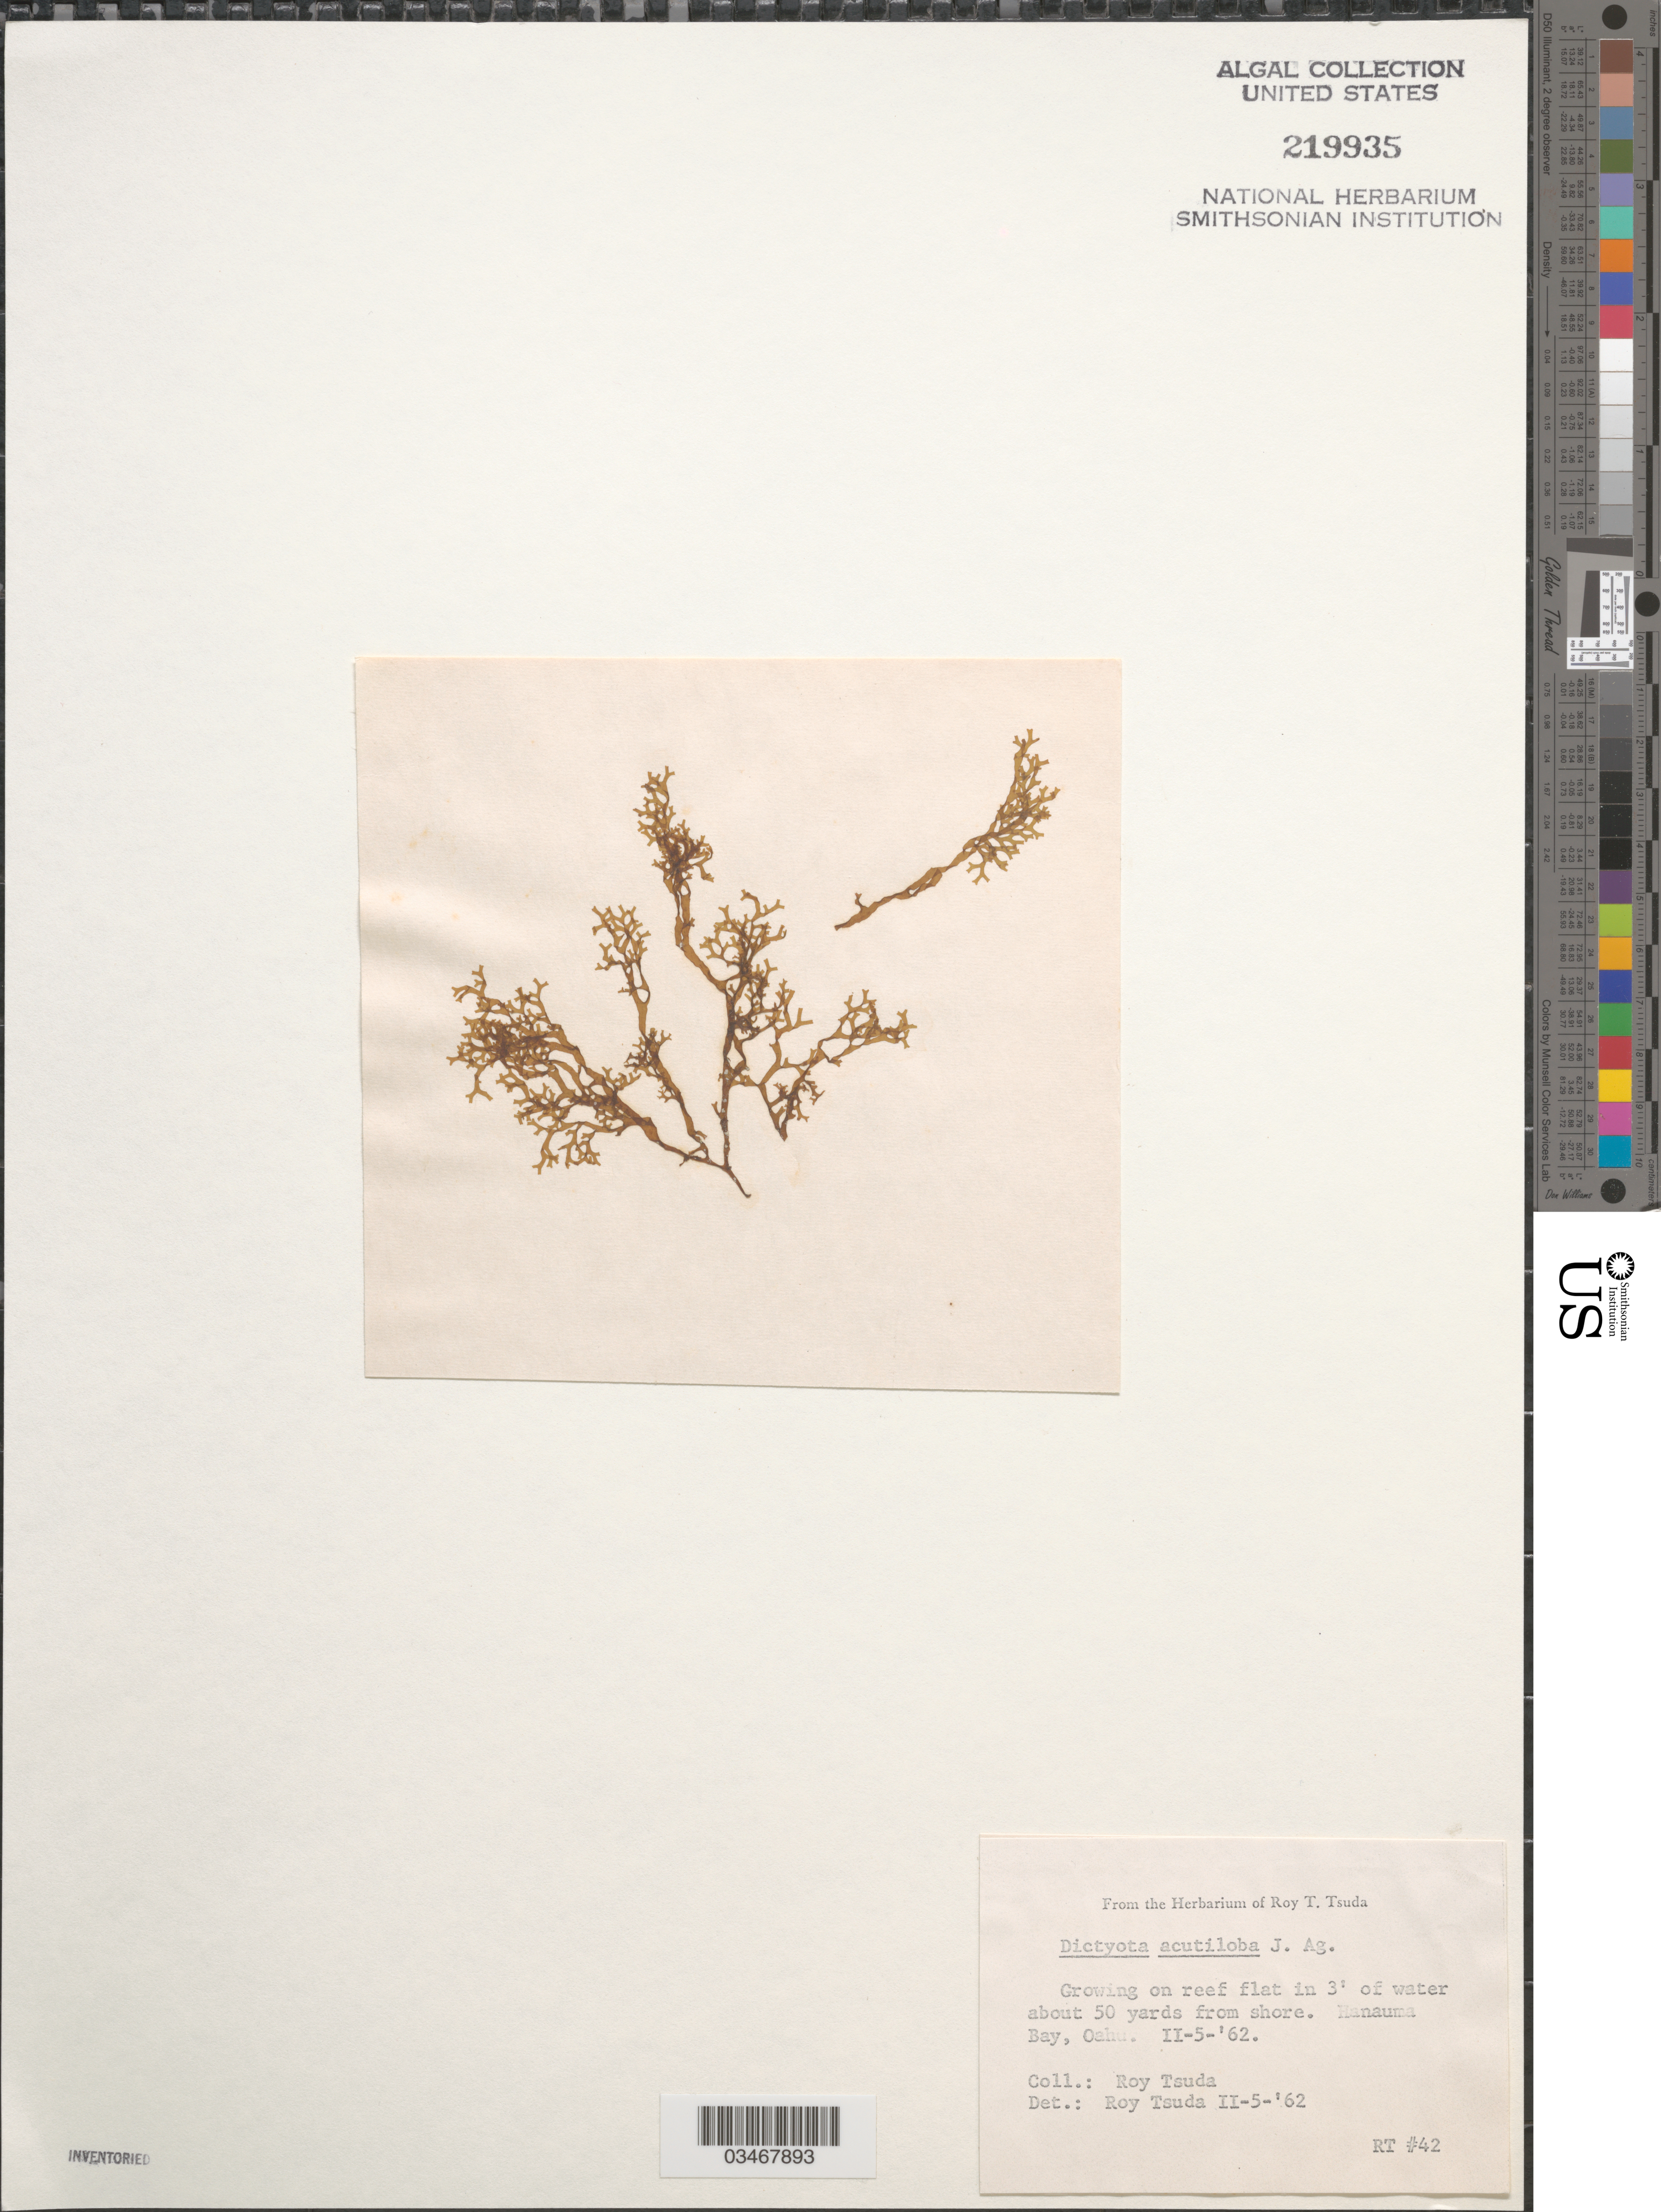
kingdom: Chromista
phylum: Ochrophyta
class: Phaeophyceae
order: Dictyotales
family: Dictyotaceae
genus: Dictyota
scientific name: Dictyota acutiloba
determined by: Tsuda, R. T.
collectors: R. Tsuda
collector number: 42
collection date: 1962-02-05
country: United States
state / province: Hawaii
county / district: Honolulu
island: Oahu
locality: Growing on reef flat. 50 yard sfrom shore.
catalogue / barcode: US 219935